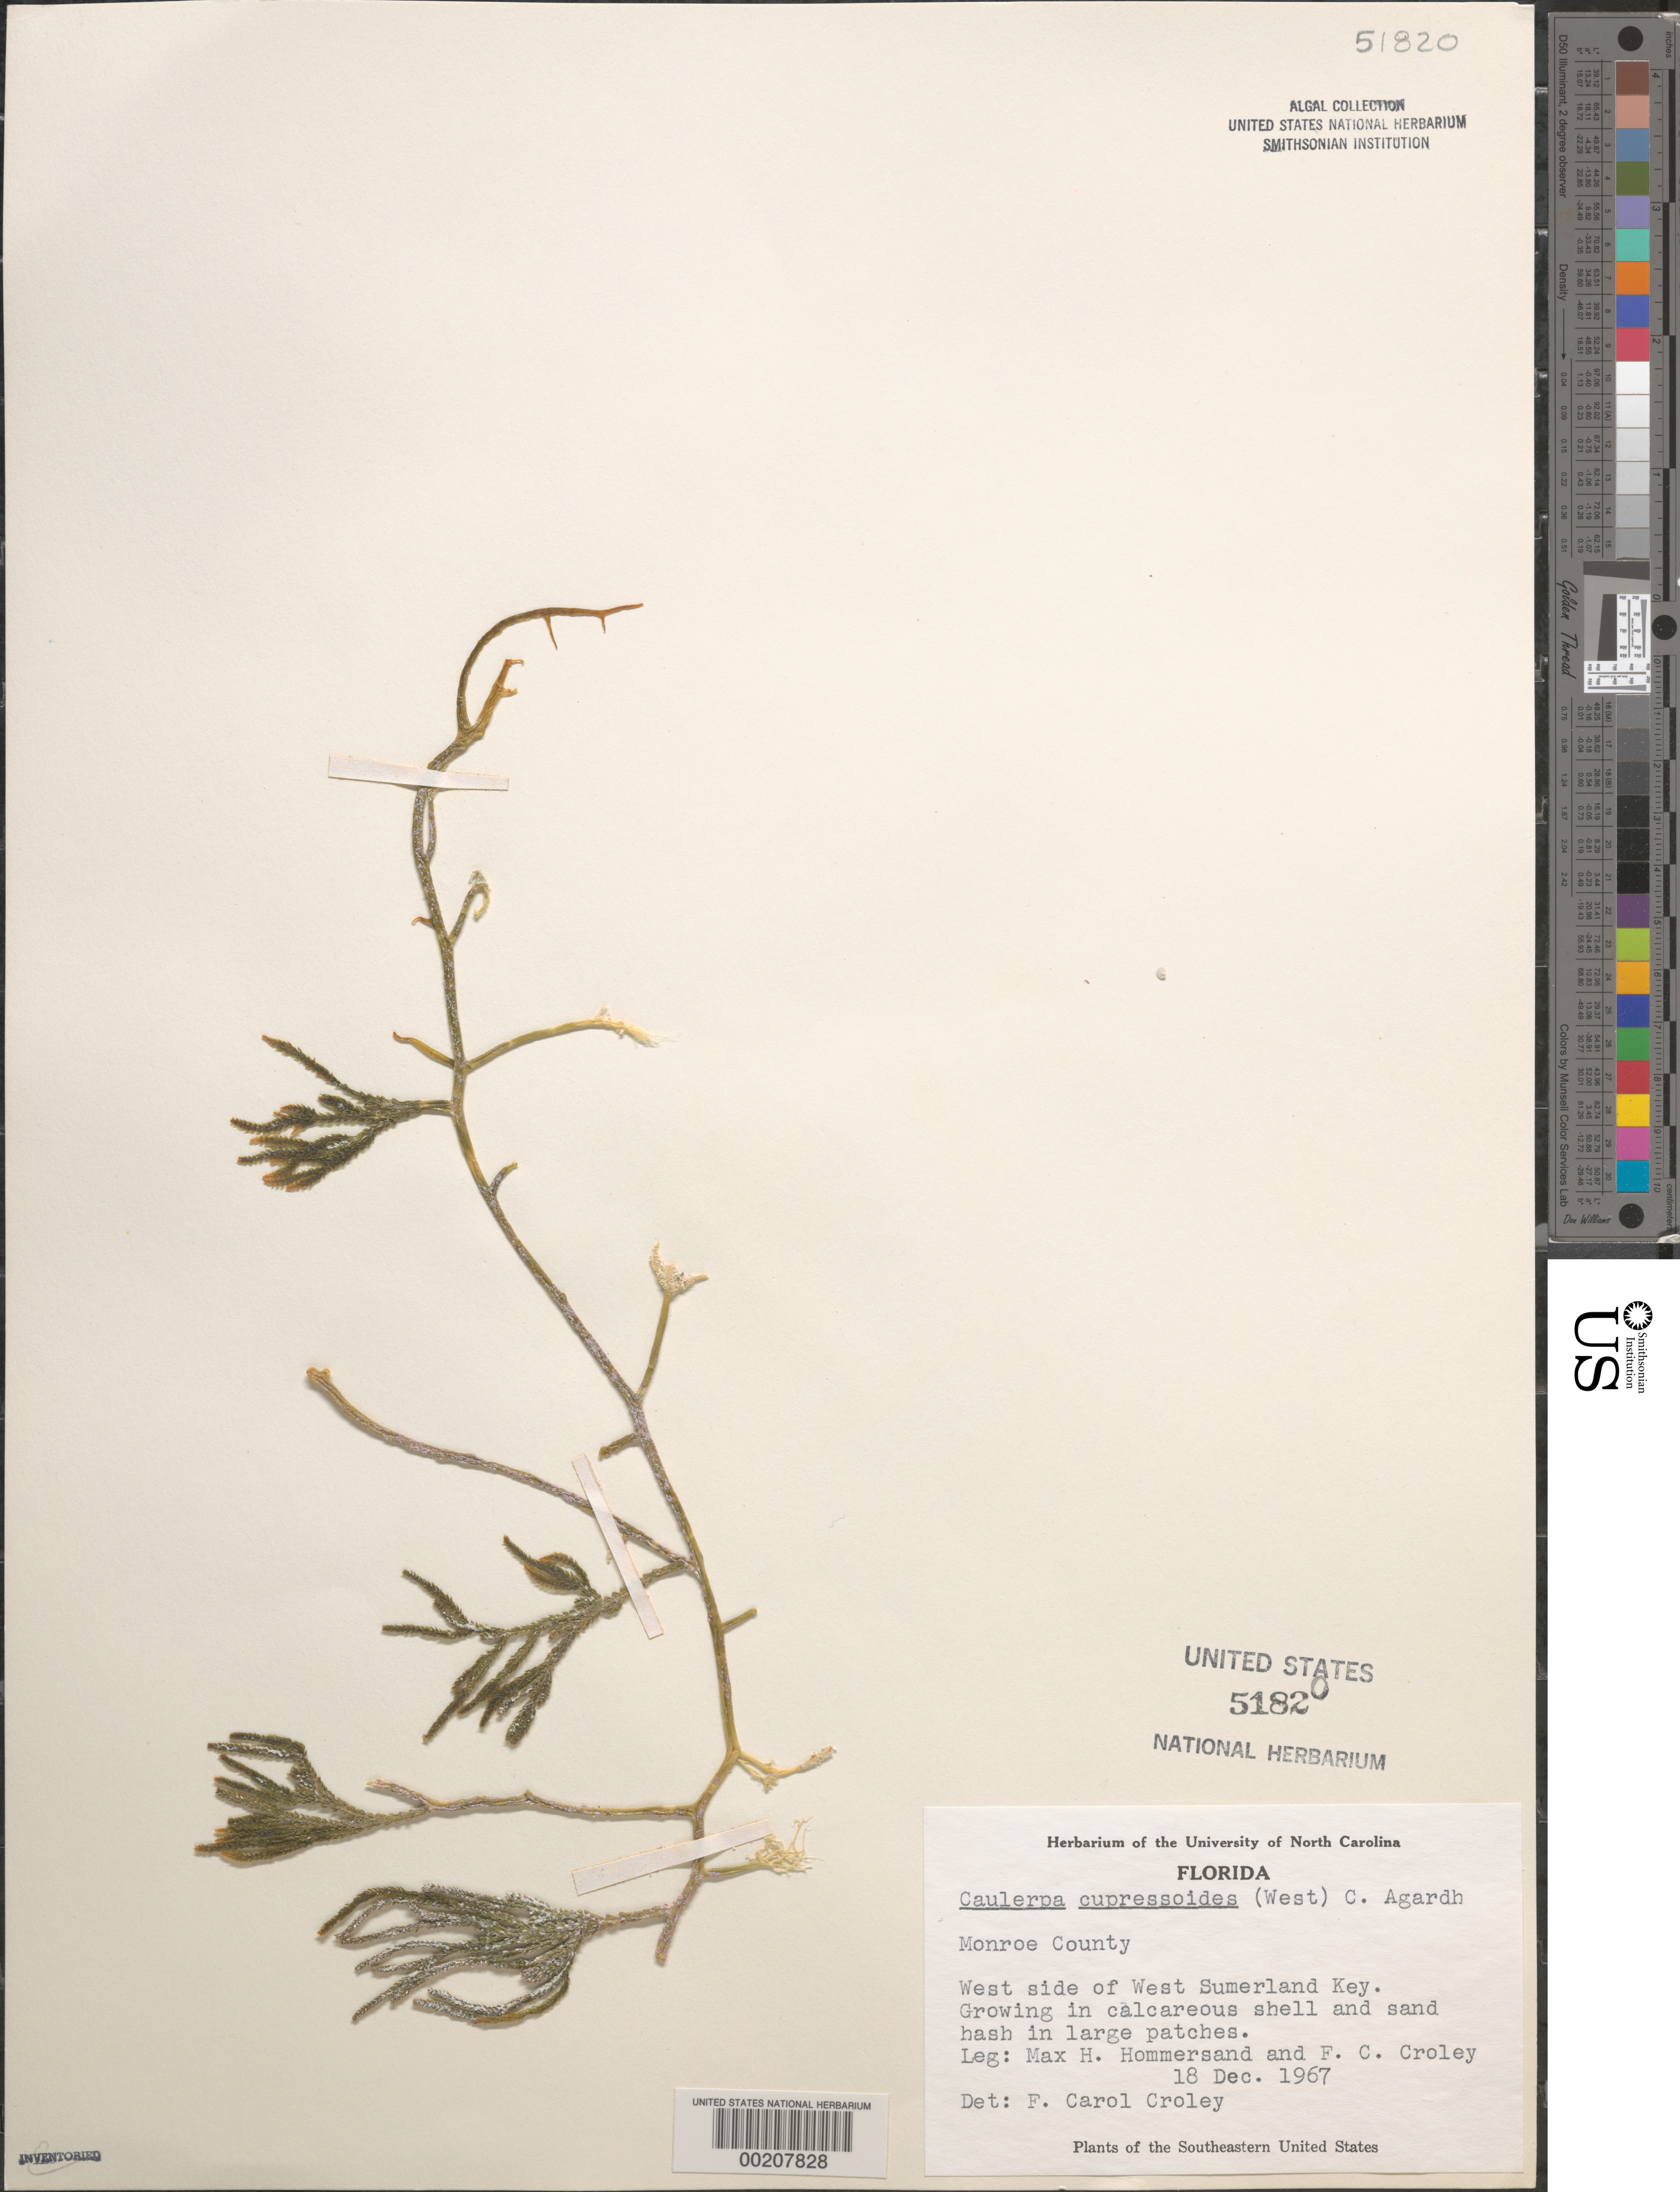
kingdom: Plantae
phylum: Chlorophyta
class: Ulvophyceae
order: Bryopsidales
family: Caulerpaceae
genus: Caulerpa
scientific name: Caulerpa cupressoides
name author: (Vahl) C. Agardh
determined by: Croley, F. C.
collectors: M. H. Hommersand & F. C. Croley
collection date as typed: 18 Dec 1967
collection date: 1967-12-18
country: United States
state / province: Florida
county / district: Monroe County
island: West Summerland Key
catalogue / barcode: US 51820